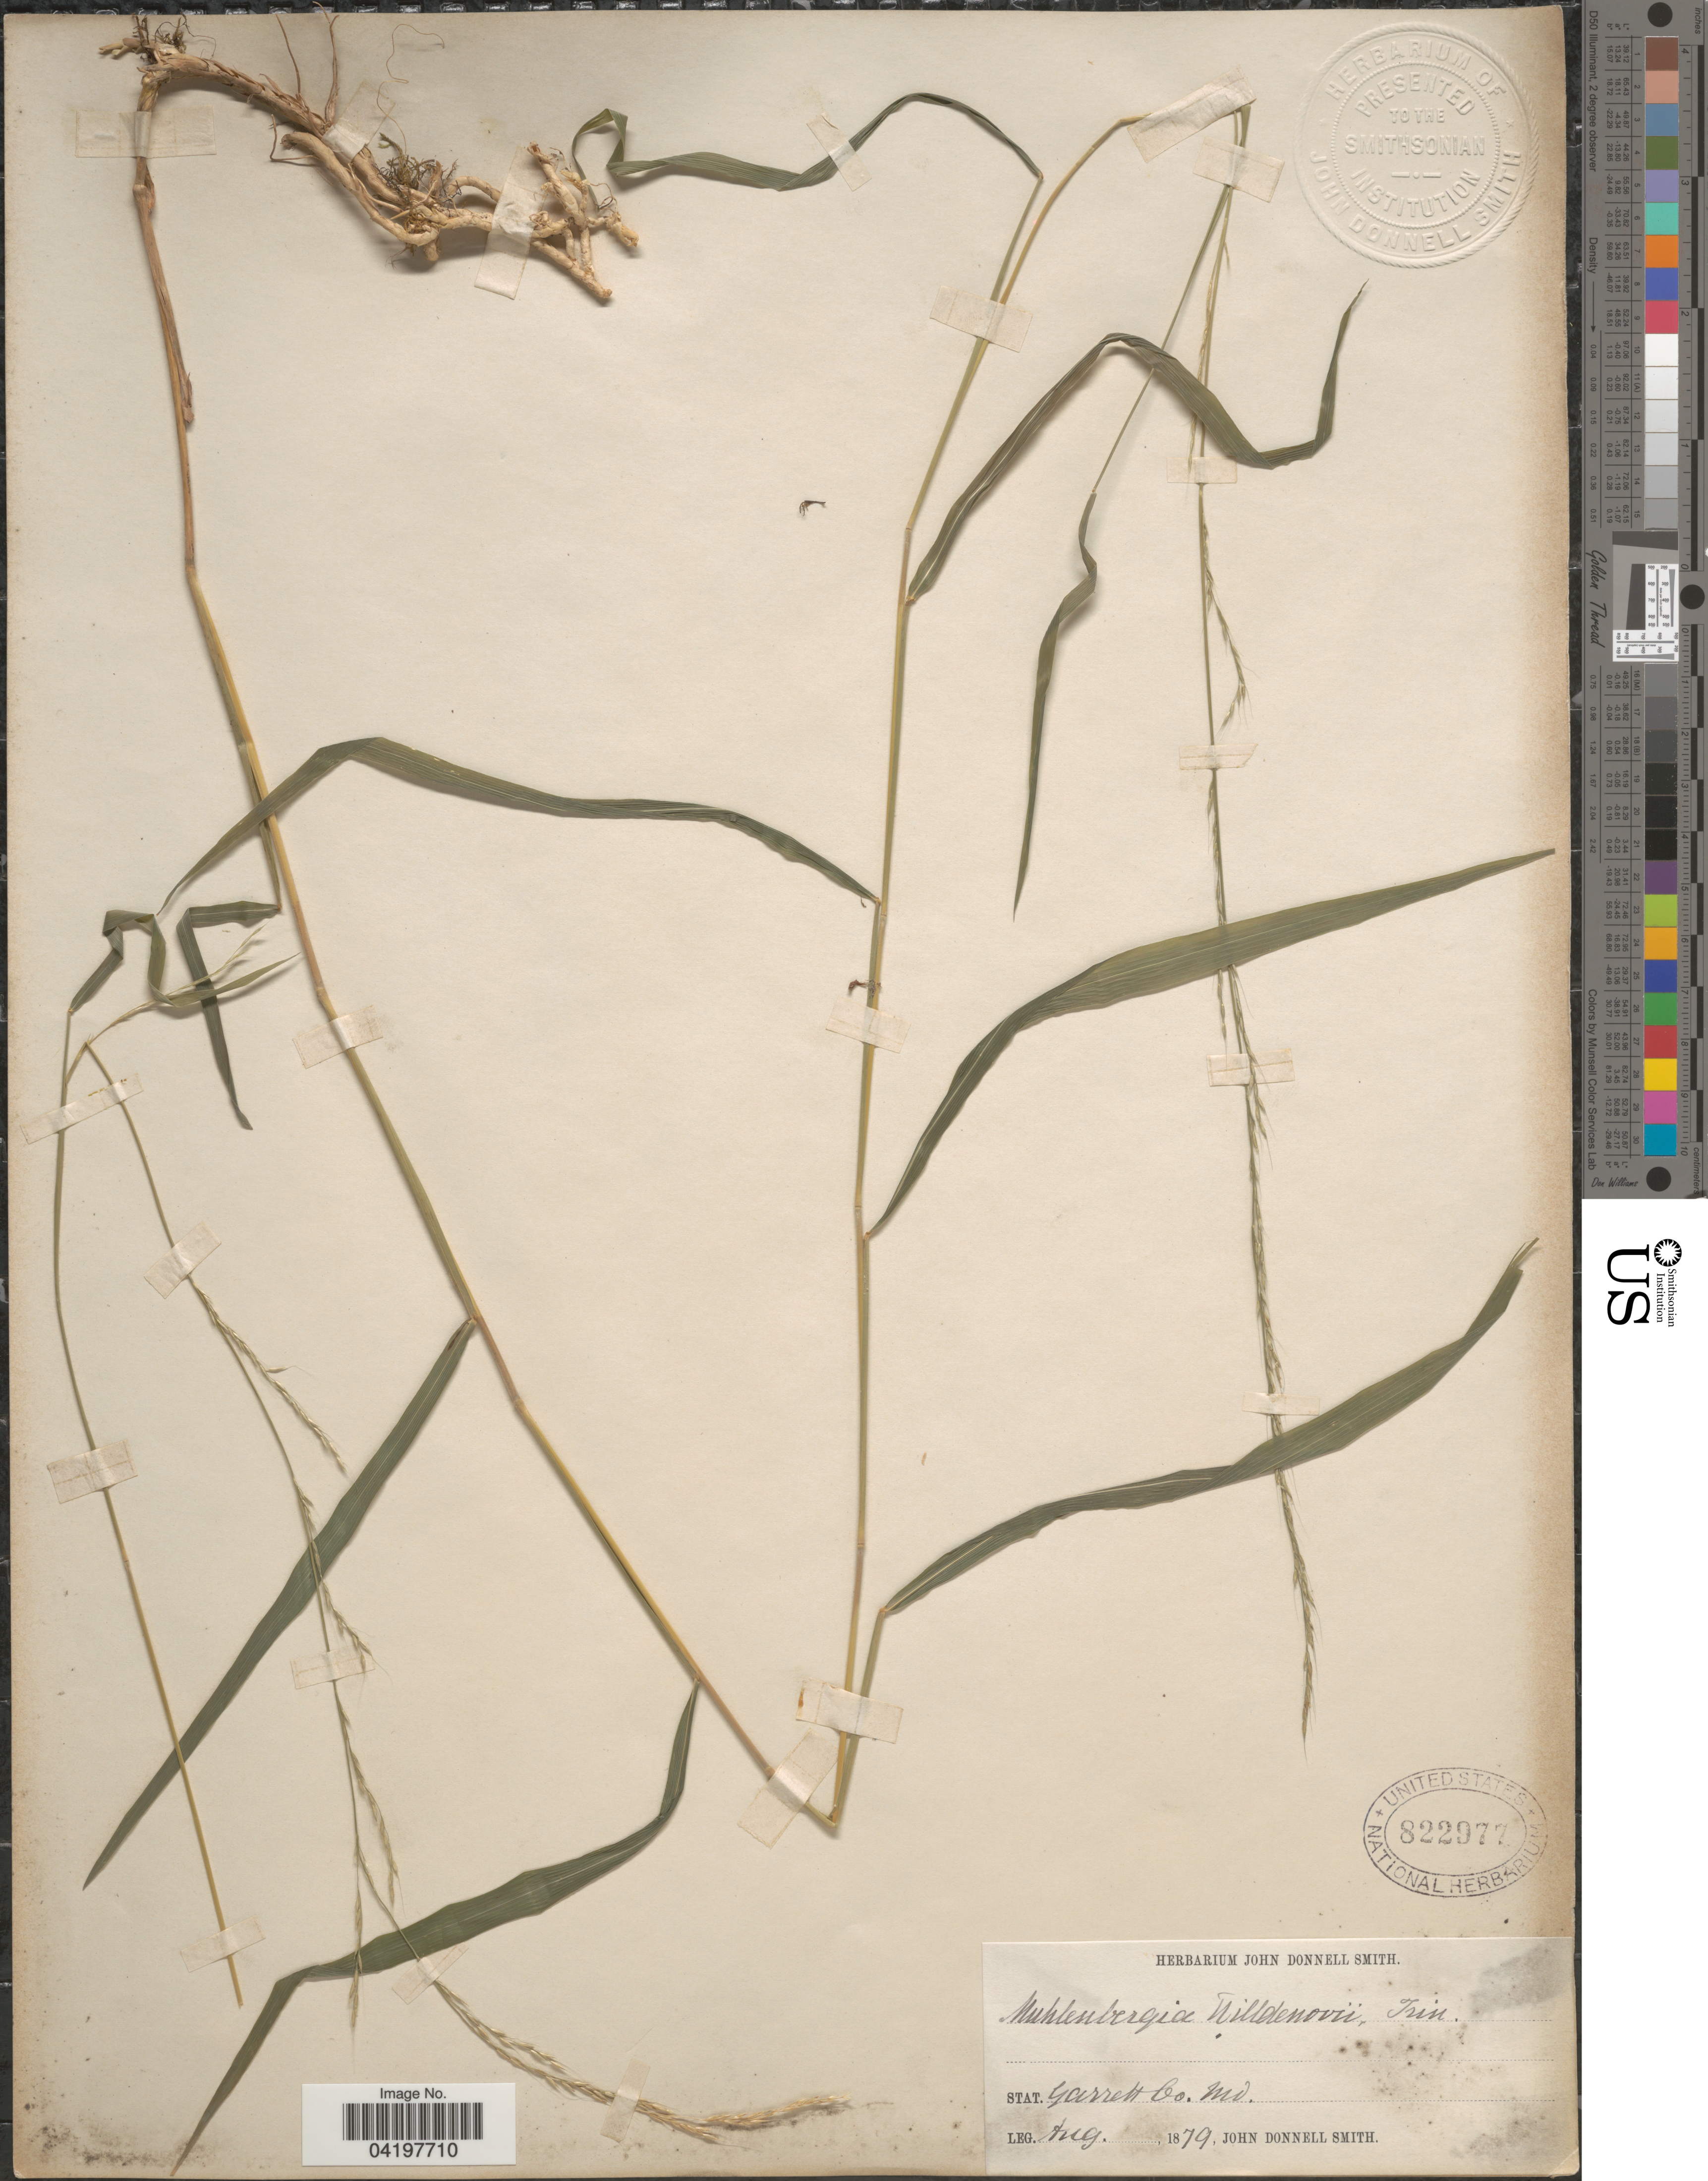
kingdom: Plantae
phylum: Tracheophyta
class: Liliopsida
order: Poales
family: Poaceae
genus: Muhlenbergia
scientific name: Muhlenbergia tenuiflora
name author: (Willd.) Britton, Stearns & Poggenb.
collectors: J. Donnell Smith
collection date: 1879-08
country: United States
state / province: Maryland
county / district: Garrett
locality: Garrett Co.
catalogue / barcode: US 822977